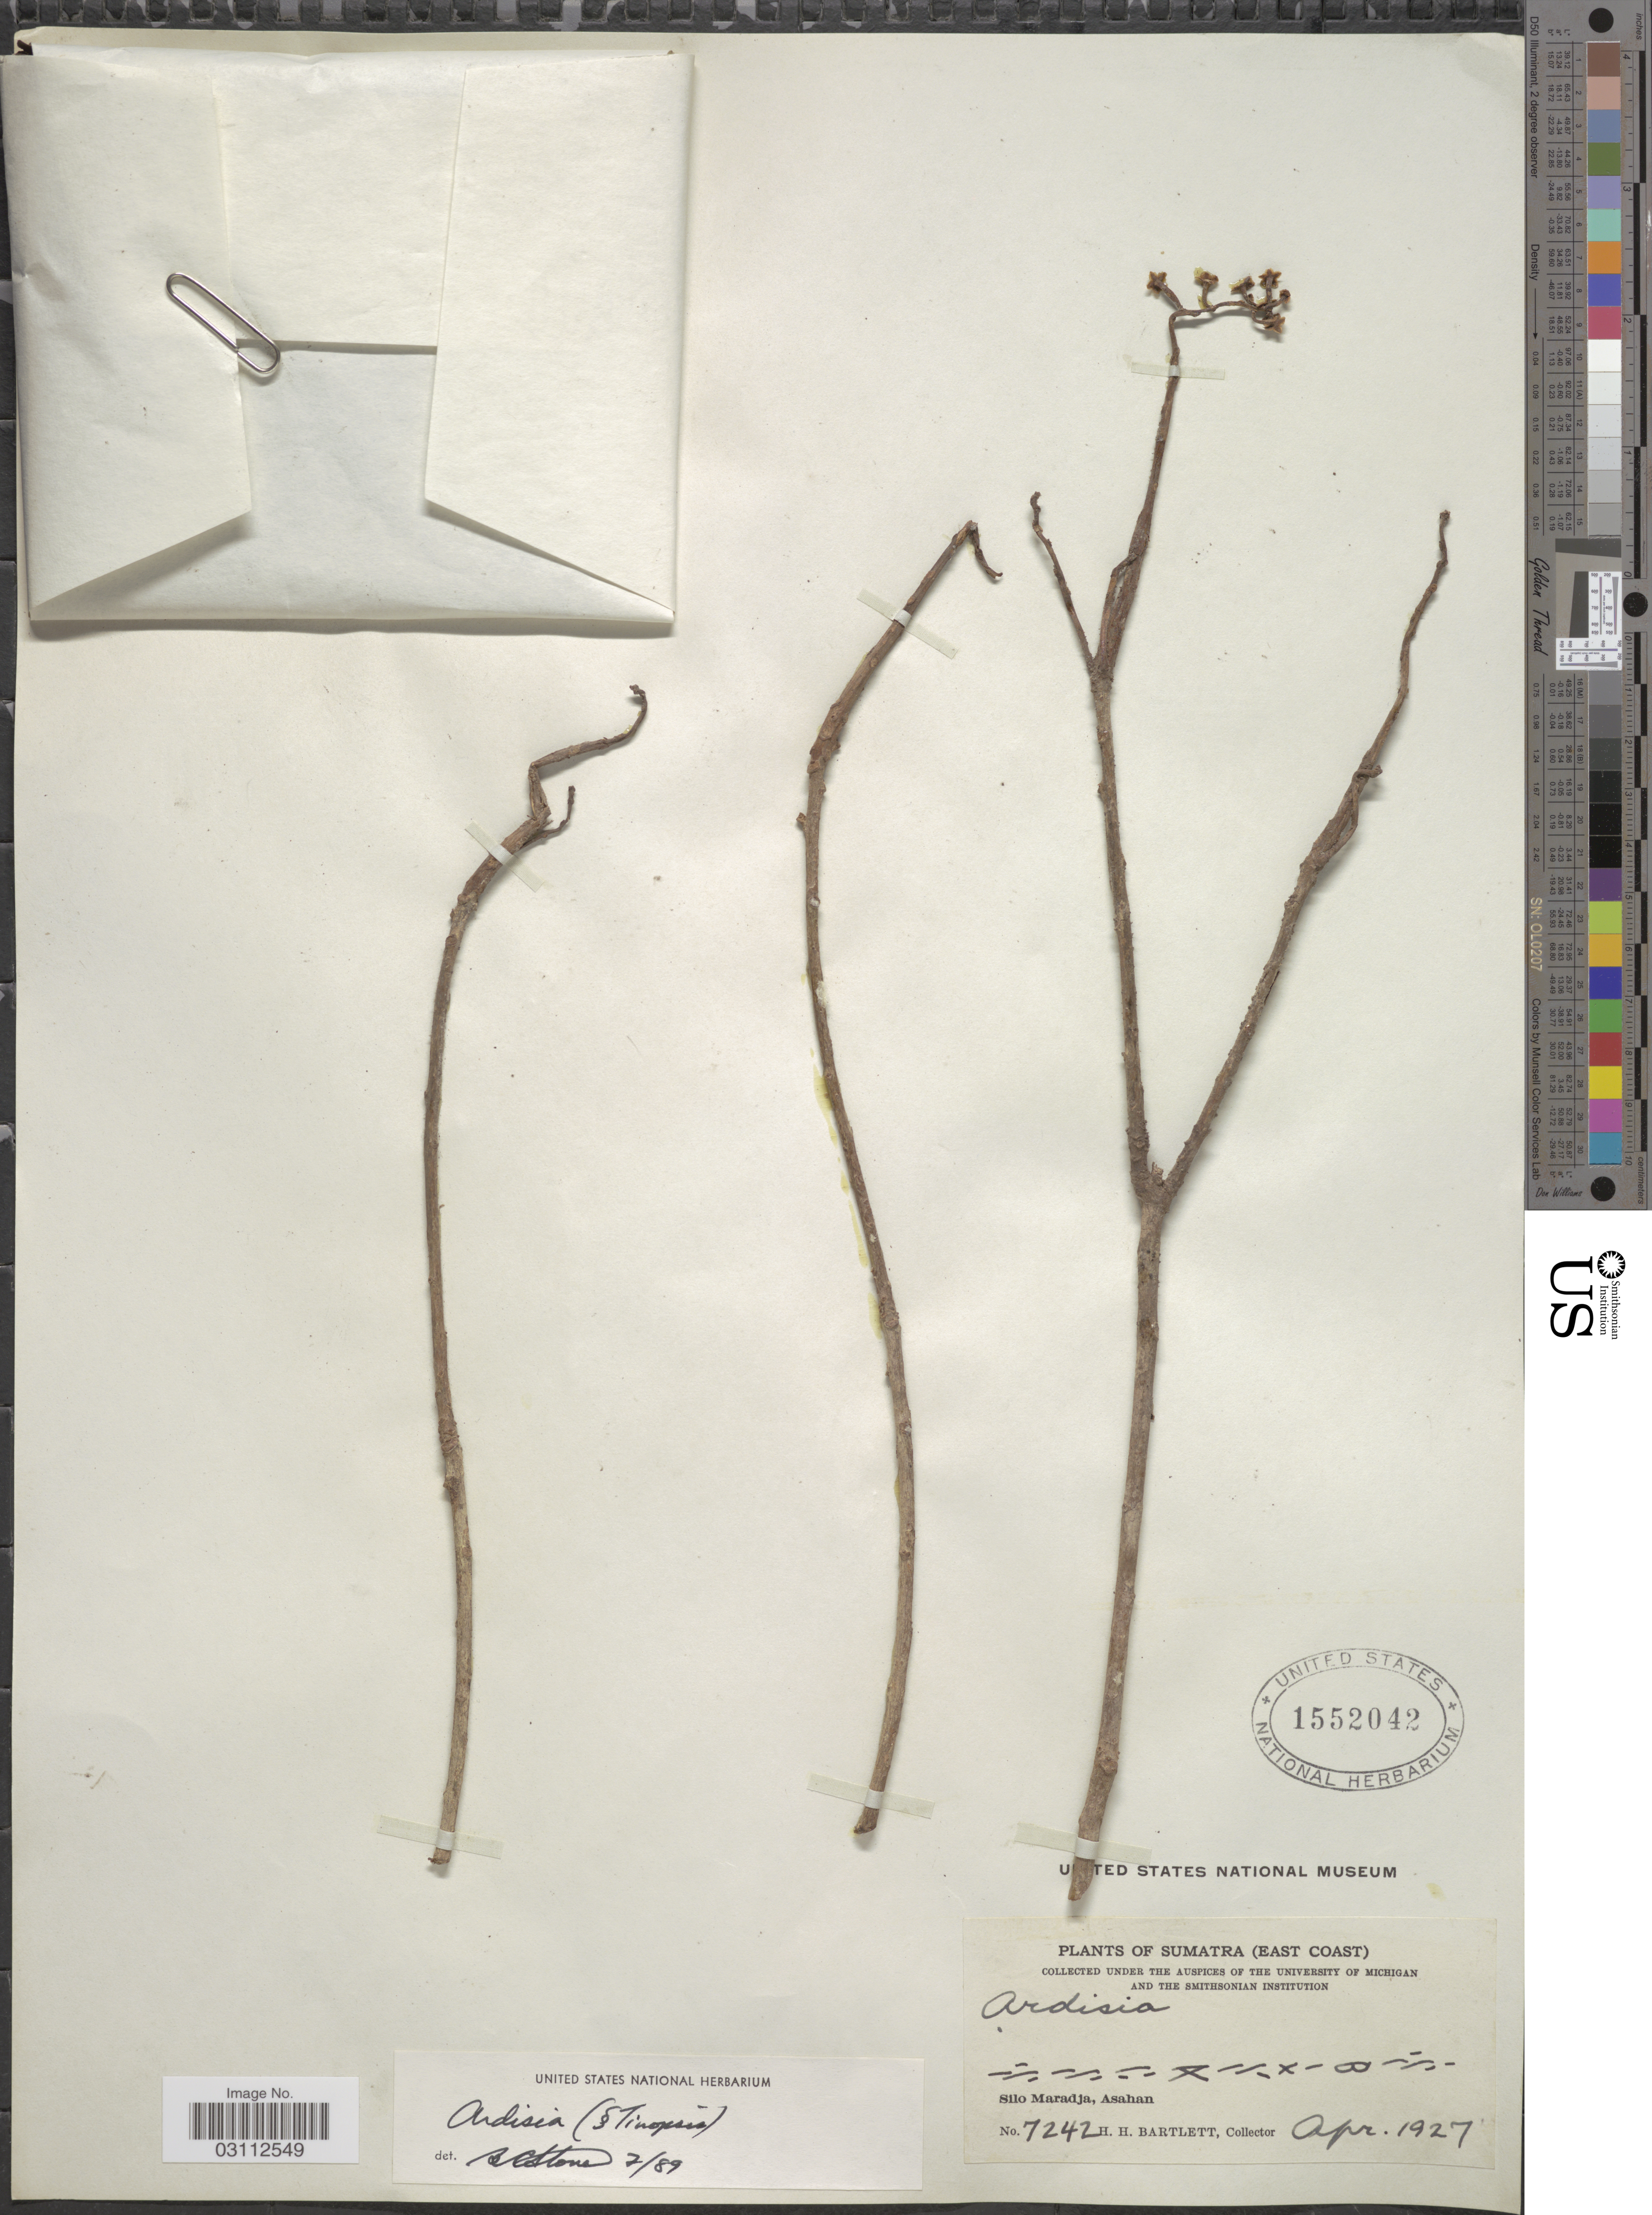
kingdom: Plantae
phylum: Tracheophyta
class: Magnoliopsida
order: Ericales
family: Primulaceae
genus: Ardisia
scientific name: Ardisia sp.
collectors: H. H. Bartlett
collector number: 7242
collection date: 1927-04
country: Indonesia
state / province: Sumatra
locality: (East Coast). Silo Maradja, Asahan.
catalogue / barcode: US 1552042